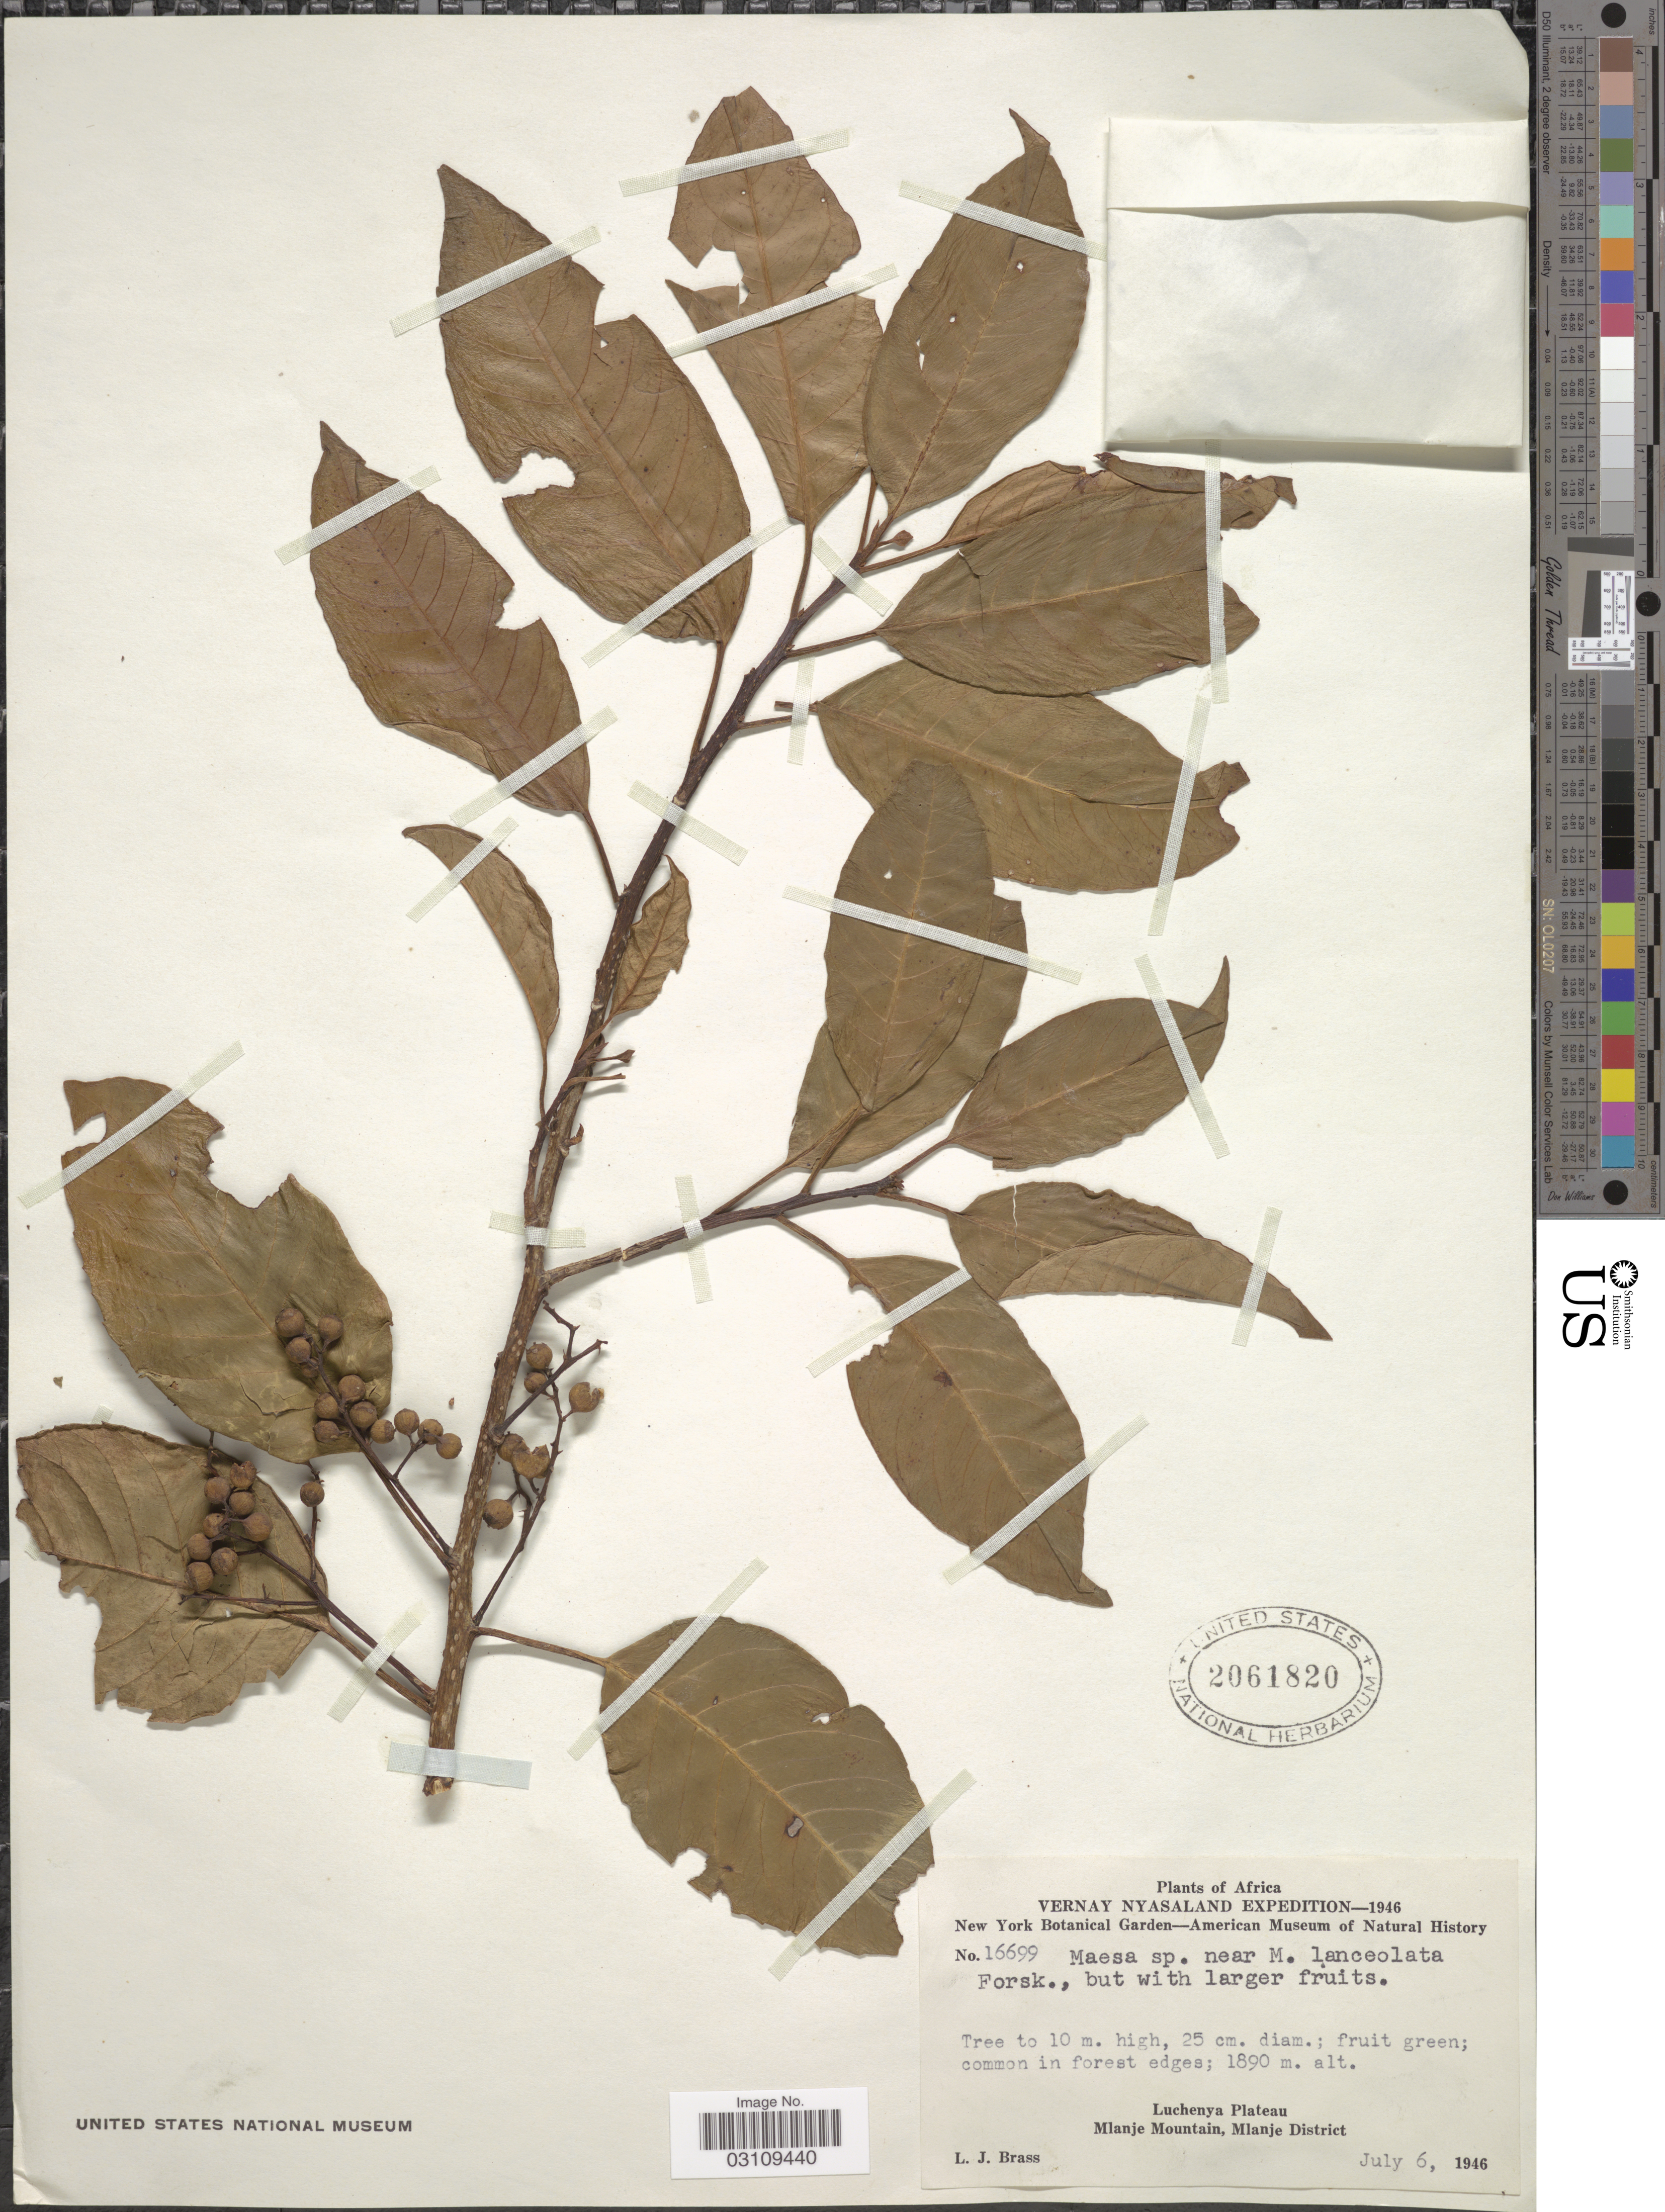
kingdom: Plantae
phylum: Tracheophyta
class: Magnoliopsida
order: Ericales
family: Primulaceae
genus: Maesa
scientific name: Maesa lanceolata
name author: Forssk.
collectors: L. J. Brass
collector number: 16699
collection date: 1946-07-06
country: Malawi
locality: Vernay Nyasaland, Luchenya Plateau, Mlanje Mountain, Mlanje District.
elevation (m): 1890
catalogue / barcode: US 2061820